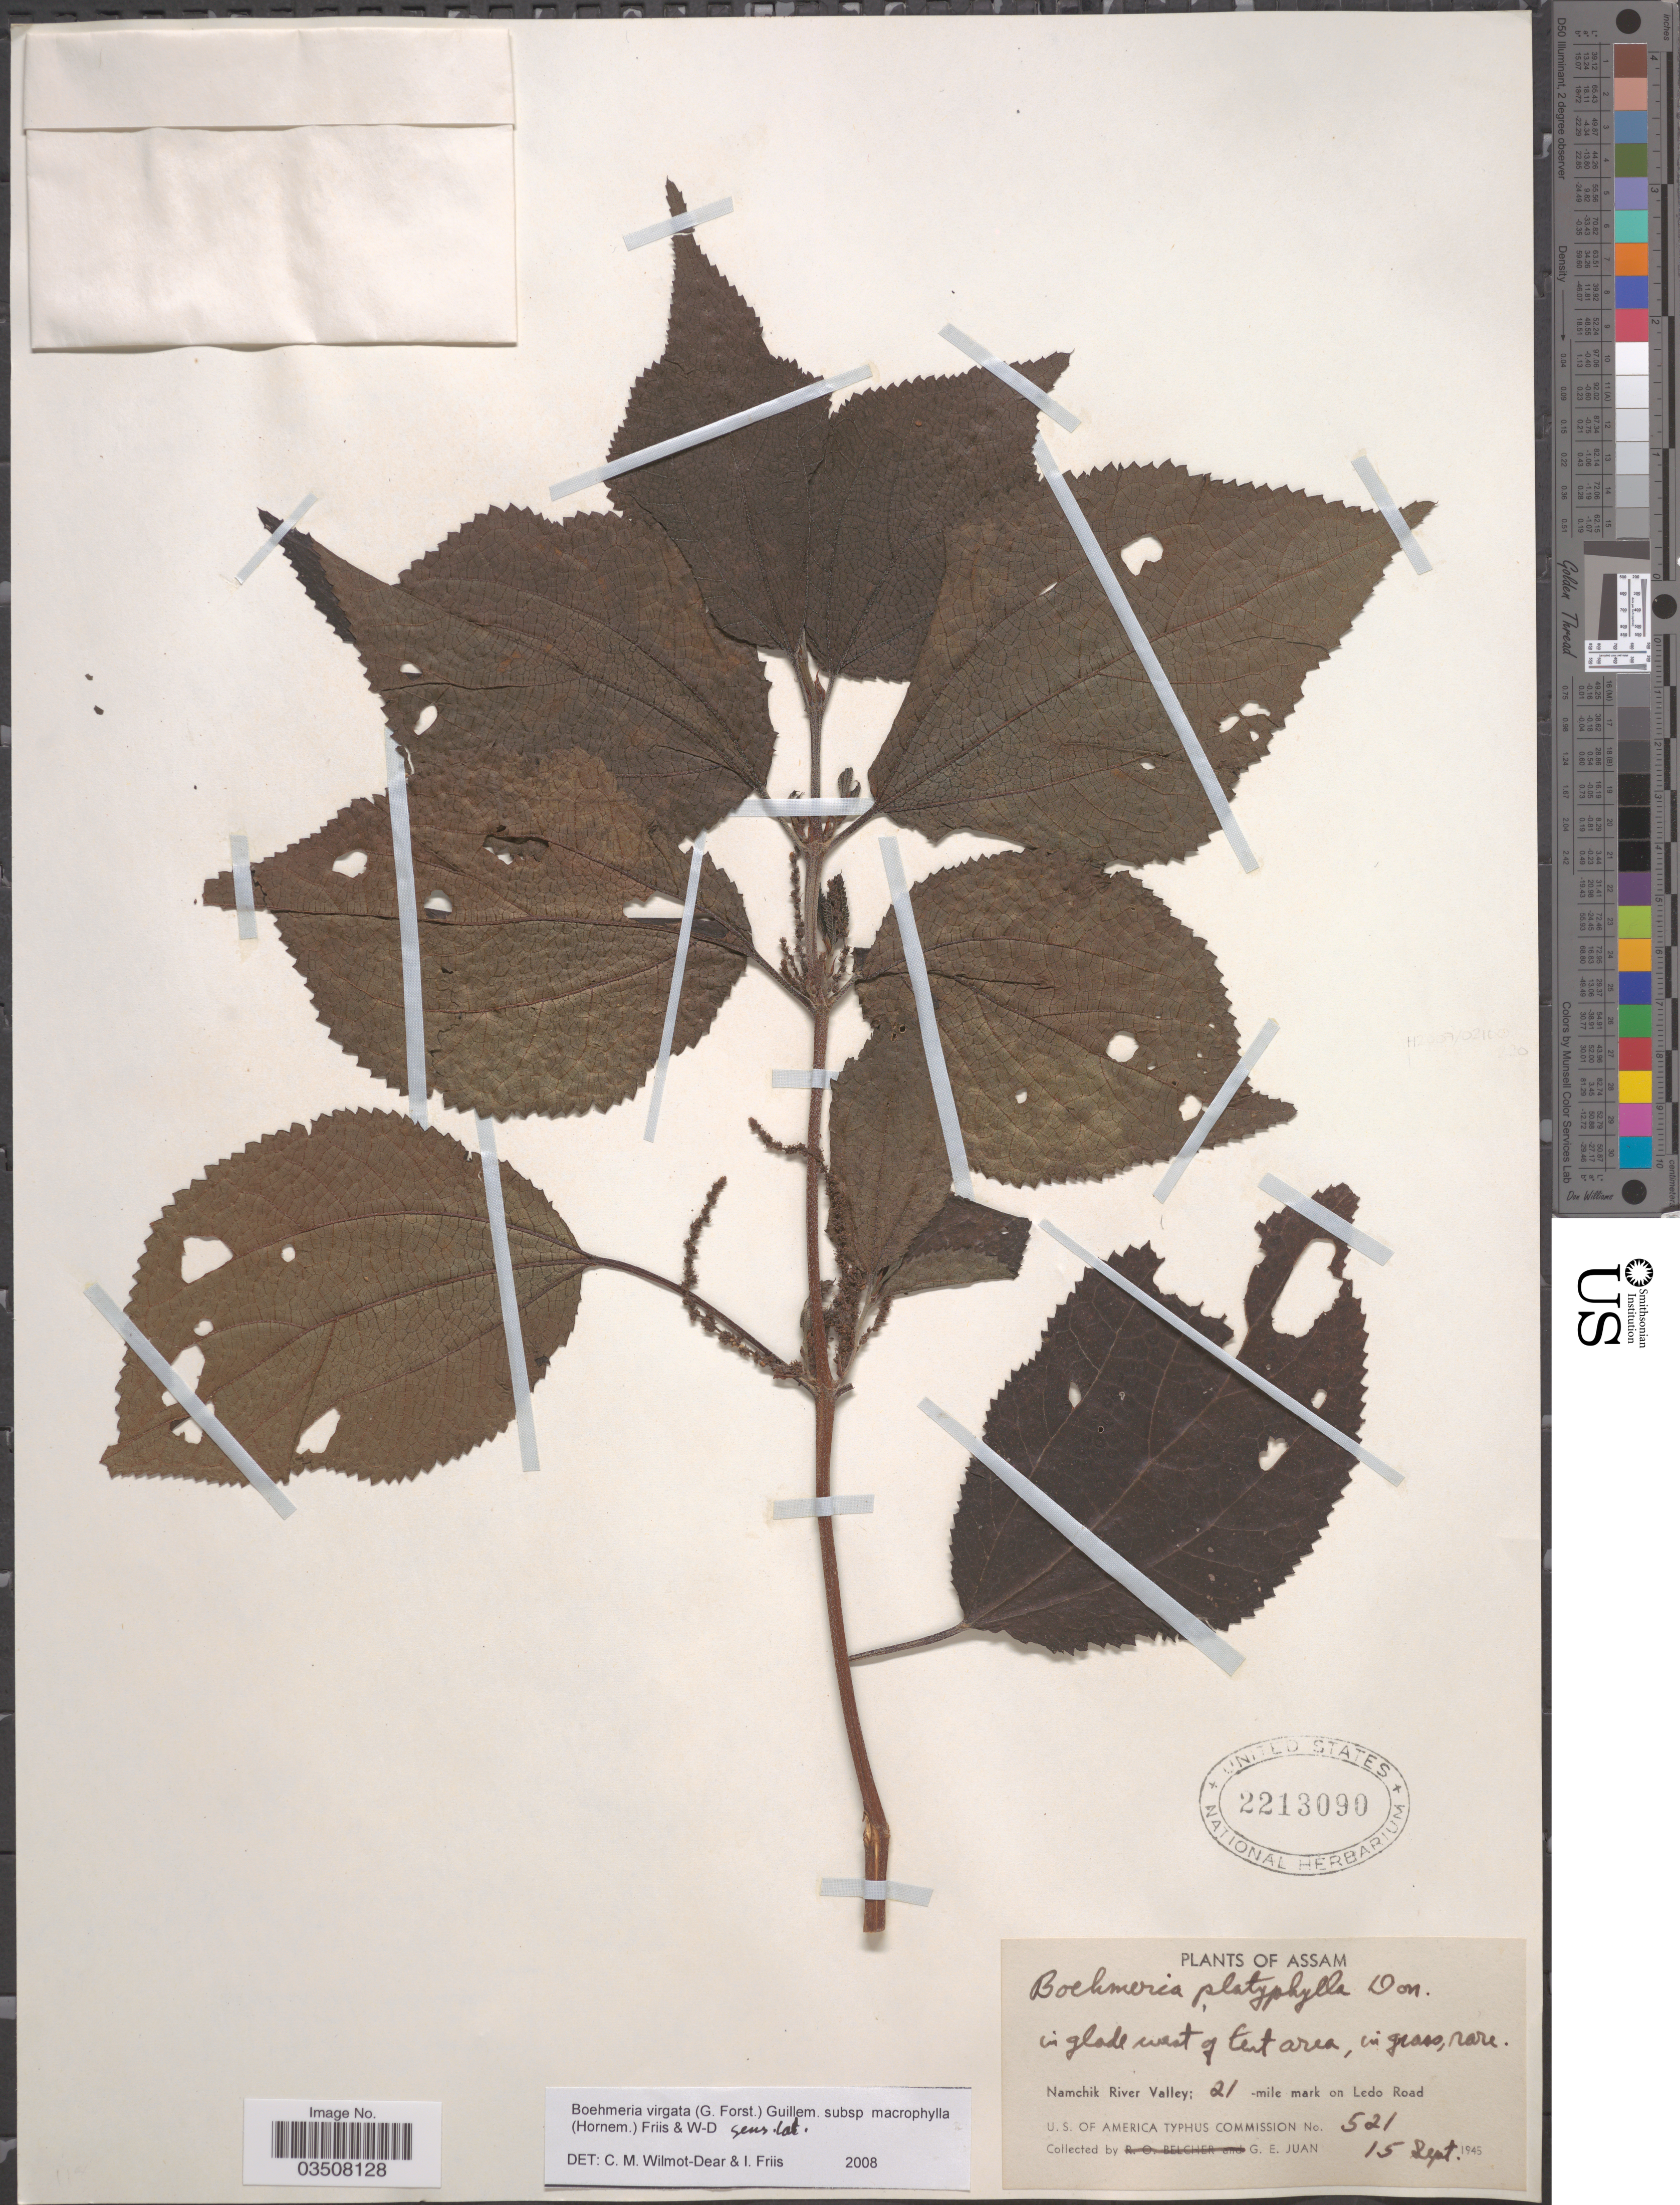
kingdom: Plantae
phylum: Tracheophyta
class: Magnoliopsida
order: Rosales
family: Urticaceae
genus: Boehmeria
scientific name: Boehmeria virgata subsp. macrophylla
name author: (Hornem.) Friis & Wilmot-Dear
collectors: G. Juan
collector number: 521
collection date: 1945-09-15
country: India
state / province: Assam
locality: Namchik River Valley; 21 mile mark on Ledo Road.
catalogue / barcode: US 2213090